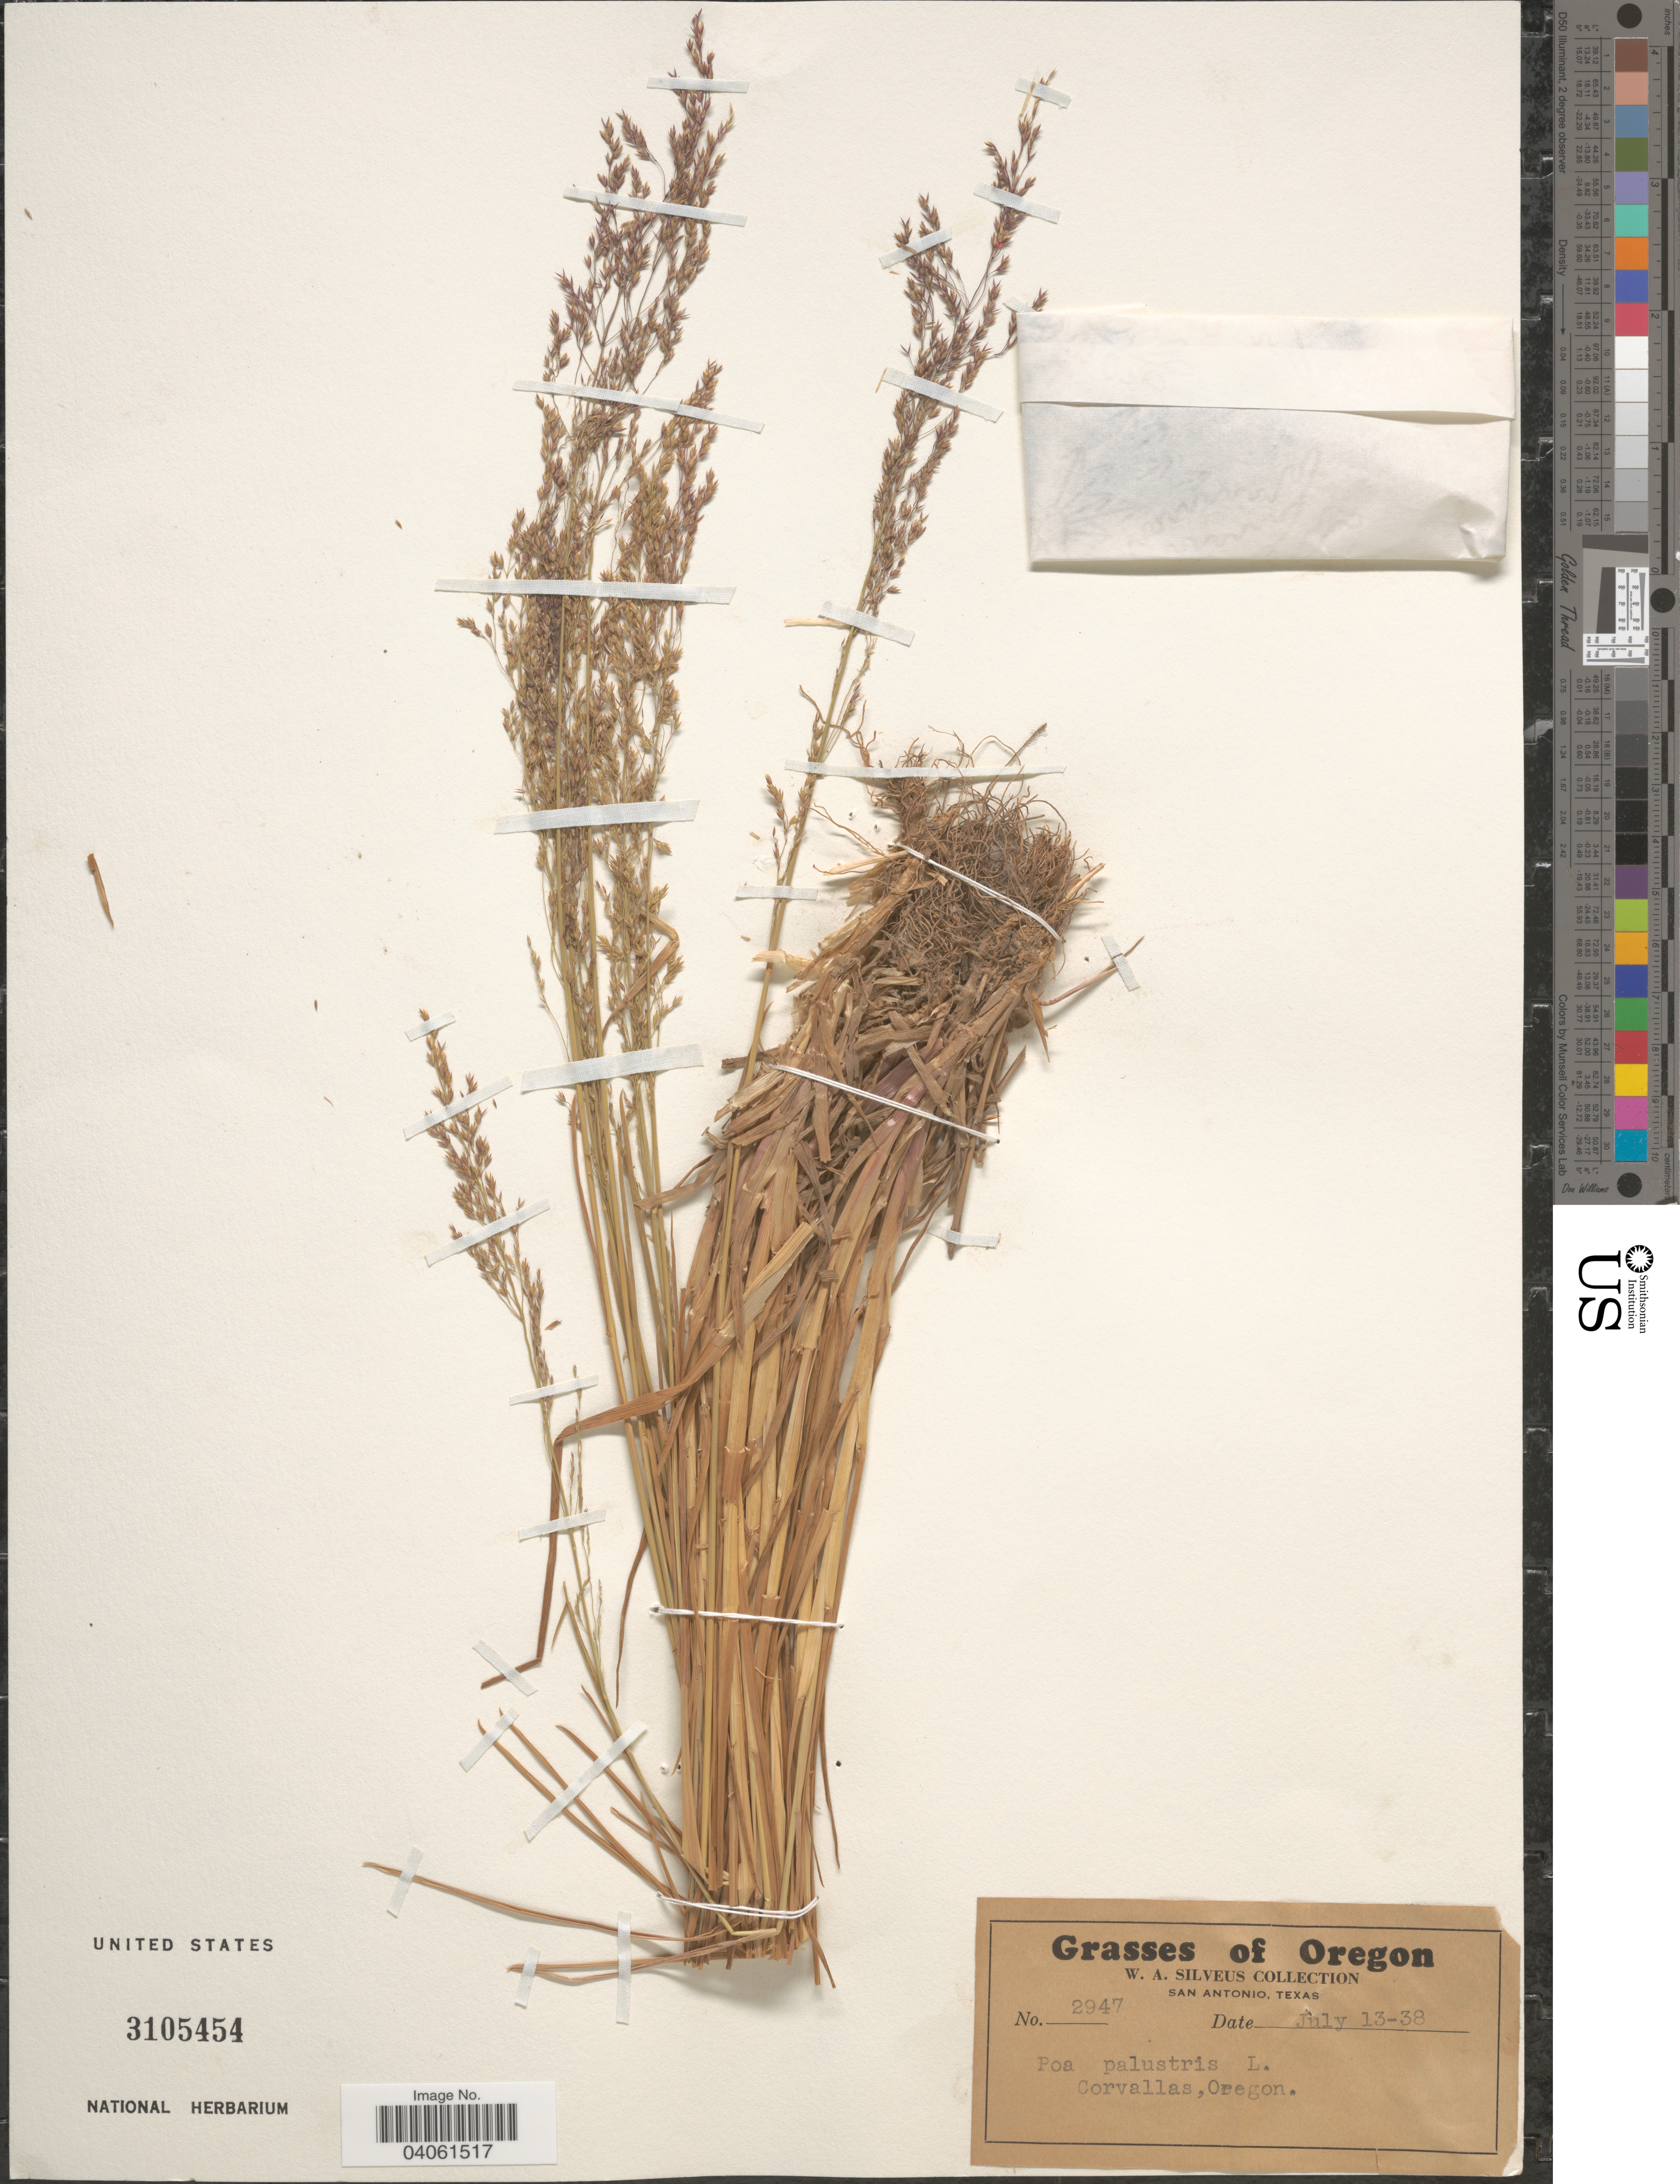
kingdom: Plantae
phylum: Tracheophyta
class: Liliopsida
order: Poales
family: Poaceae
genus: Poa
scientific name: Poa palustris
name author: L.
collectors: W. Silveus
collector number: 2947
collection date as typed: Transcribed d/m/y: 13/7/38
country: United States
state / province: Oregon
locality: Corvallis.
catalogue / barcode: US 3105454